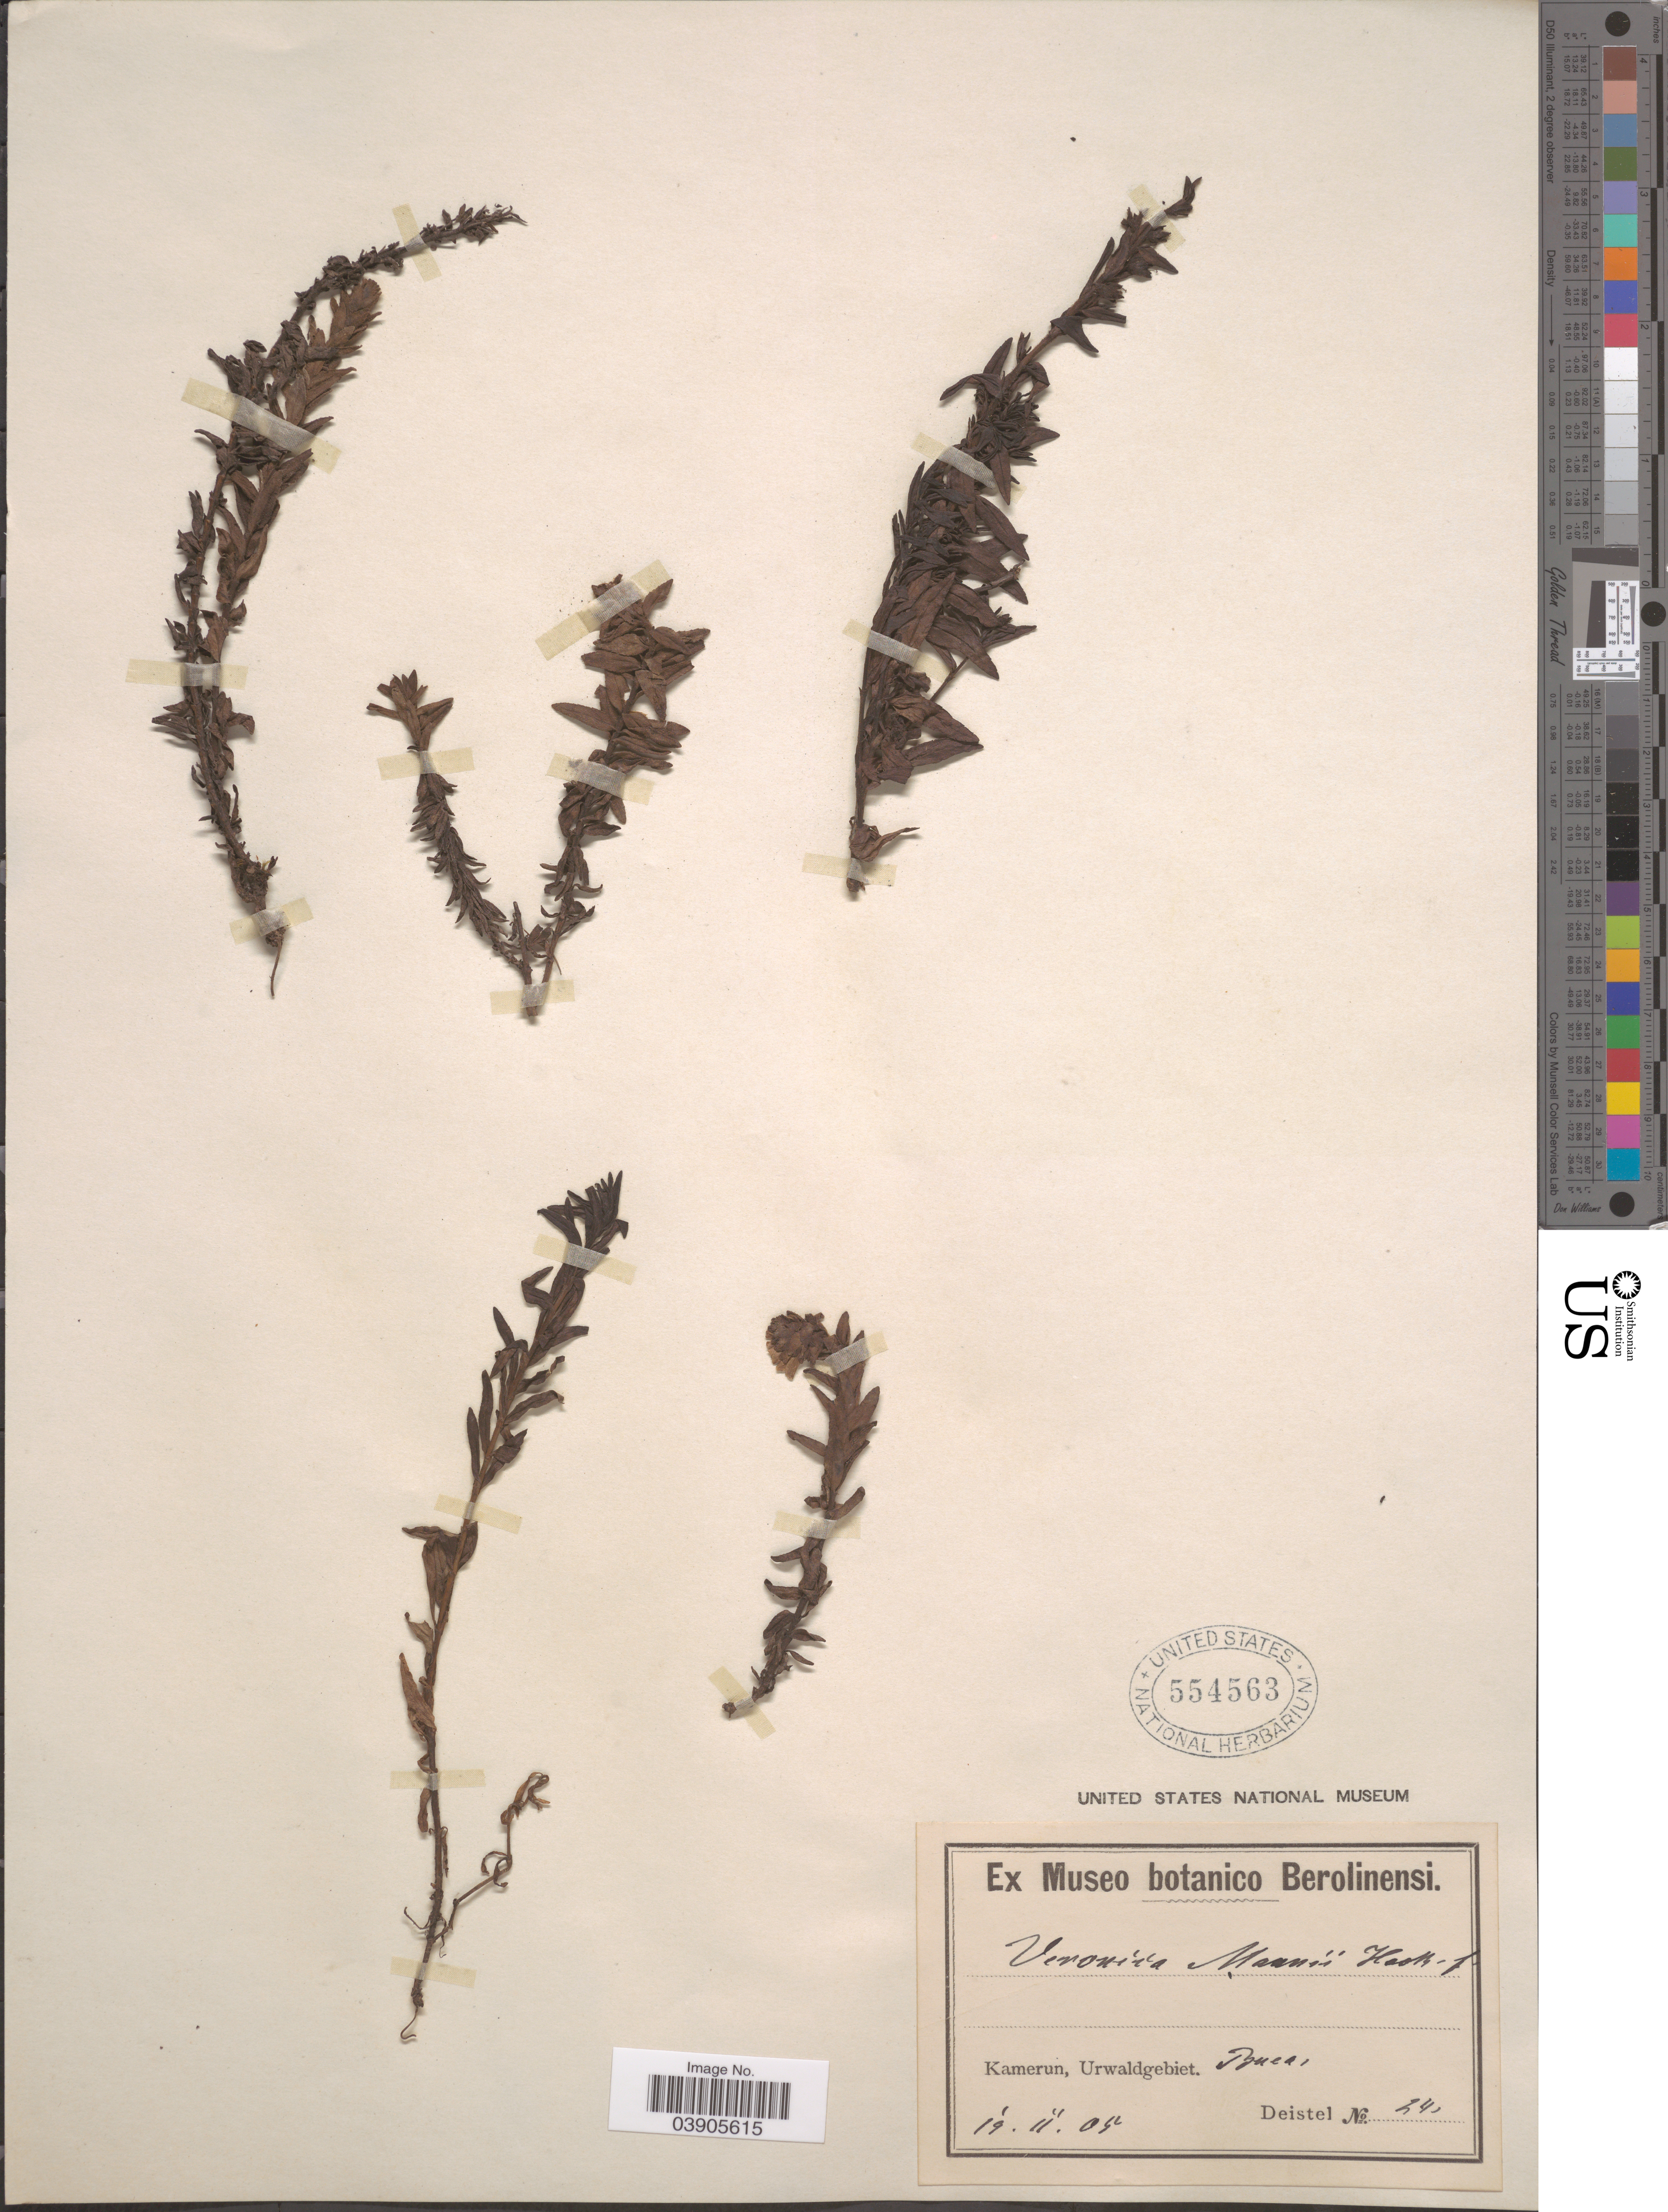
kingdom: Plantae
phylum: Tracheophyta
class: Magnoliopsida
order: Lamiales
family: Plantaginaceae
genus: Veronica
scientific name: Veronica mannii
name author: Hook. f.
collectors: -. Deistel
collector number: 241*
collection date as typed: Transcribed d/m/y: 19/11/5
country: Cameroon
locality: Kamerun, Urwaldgebiet.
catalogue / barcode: US 554563